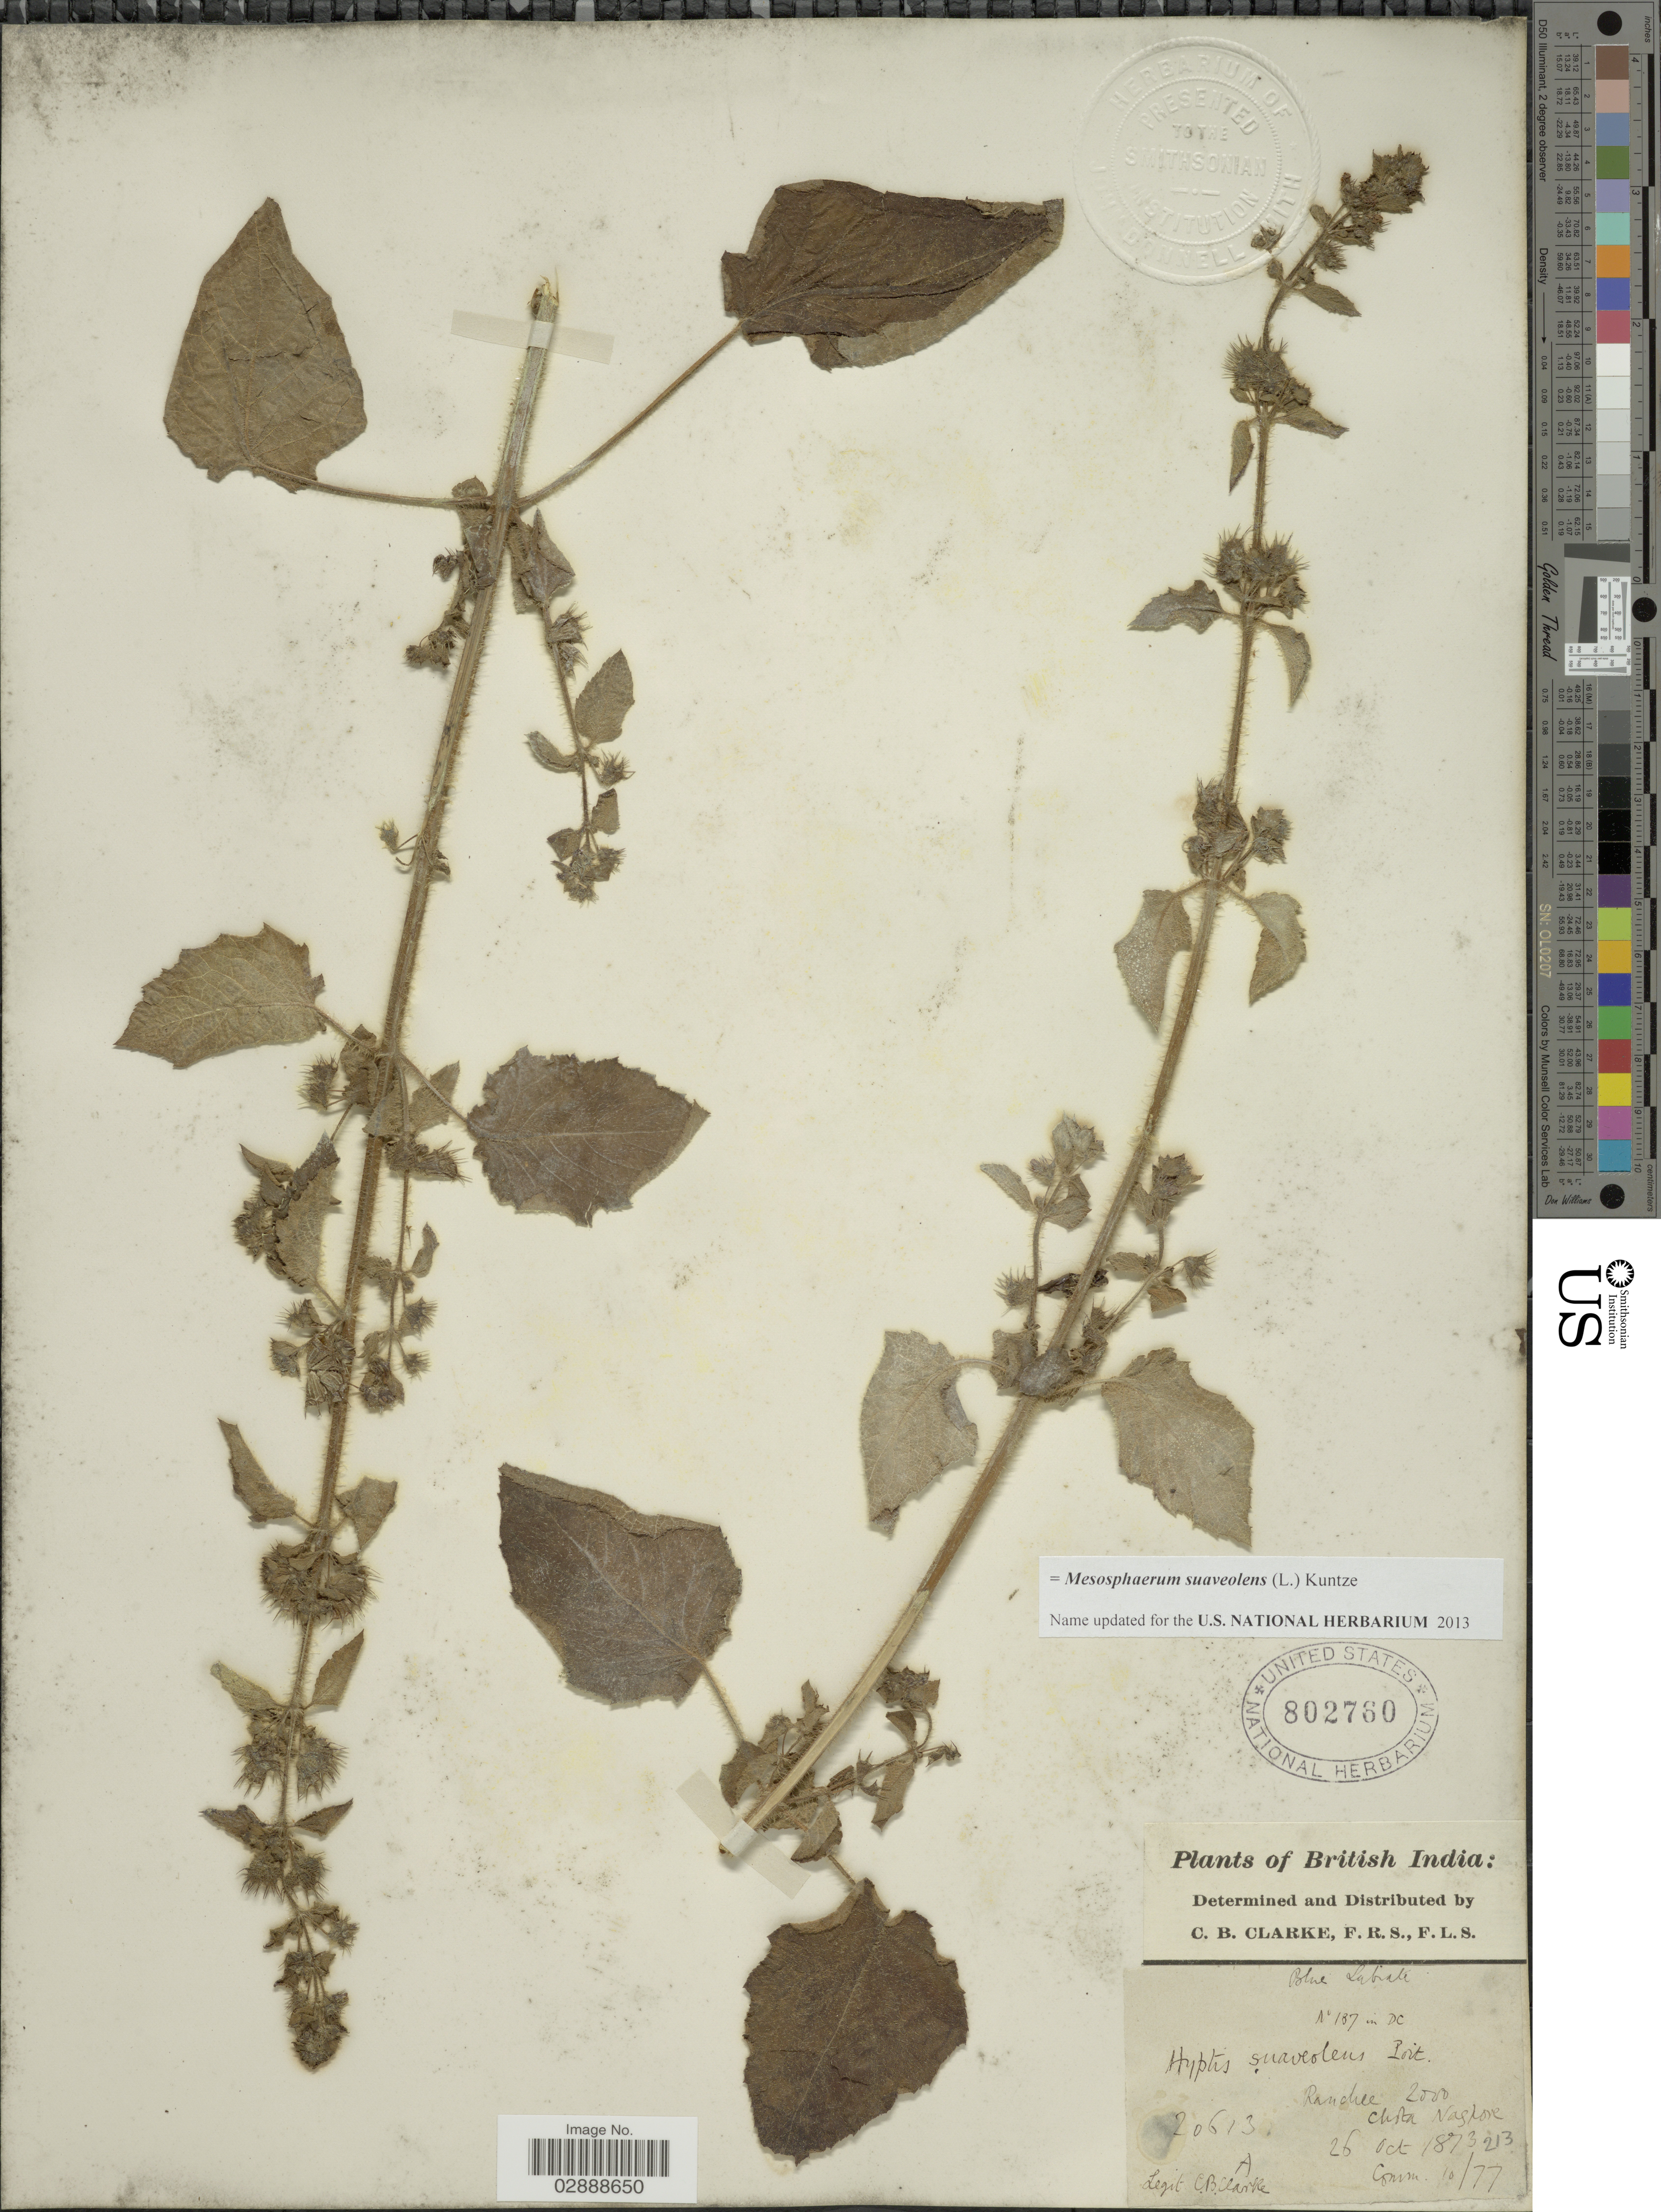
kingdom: Plantae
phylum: Tracheophyta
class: Magnoliopsida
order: Lamiales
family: Lamiaceae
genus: Mesosphaerum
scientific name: Mesosphaerum suaveolens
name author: (L.) Kuntze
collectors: C. B. Clarke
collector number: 20613A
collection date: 1873-10-26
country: India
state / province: Jharkhand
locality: British India, Ranchee, Chota Nagpor.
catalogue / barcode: US 802760